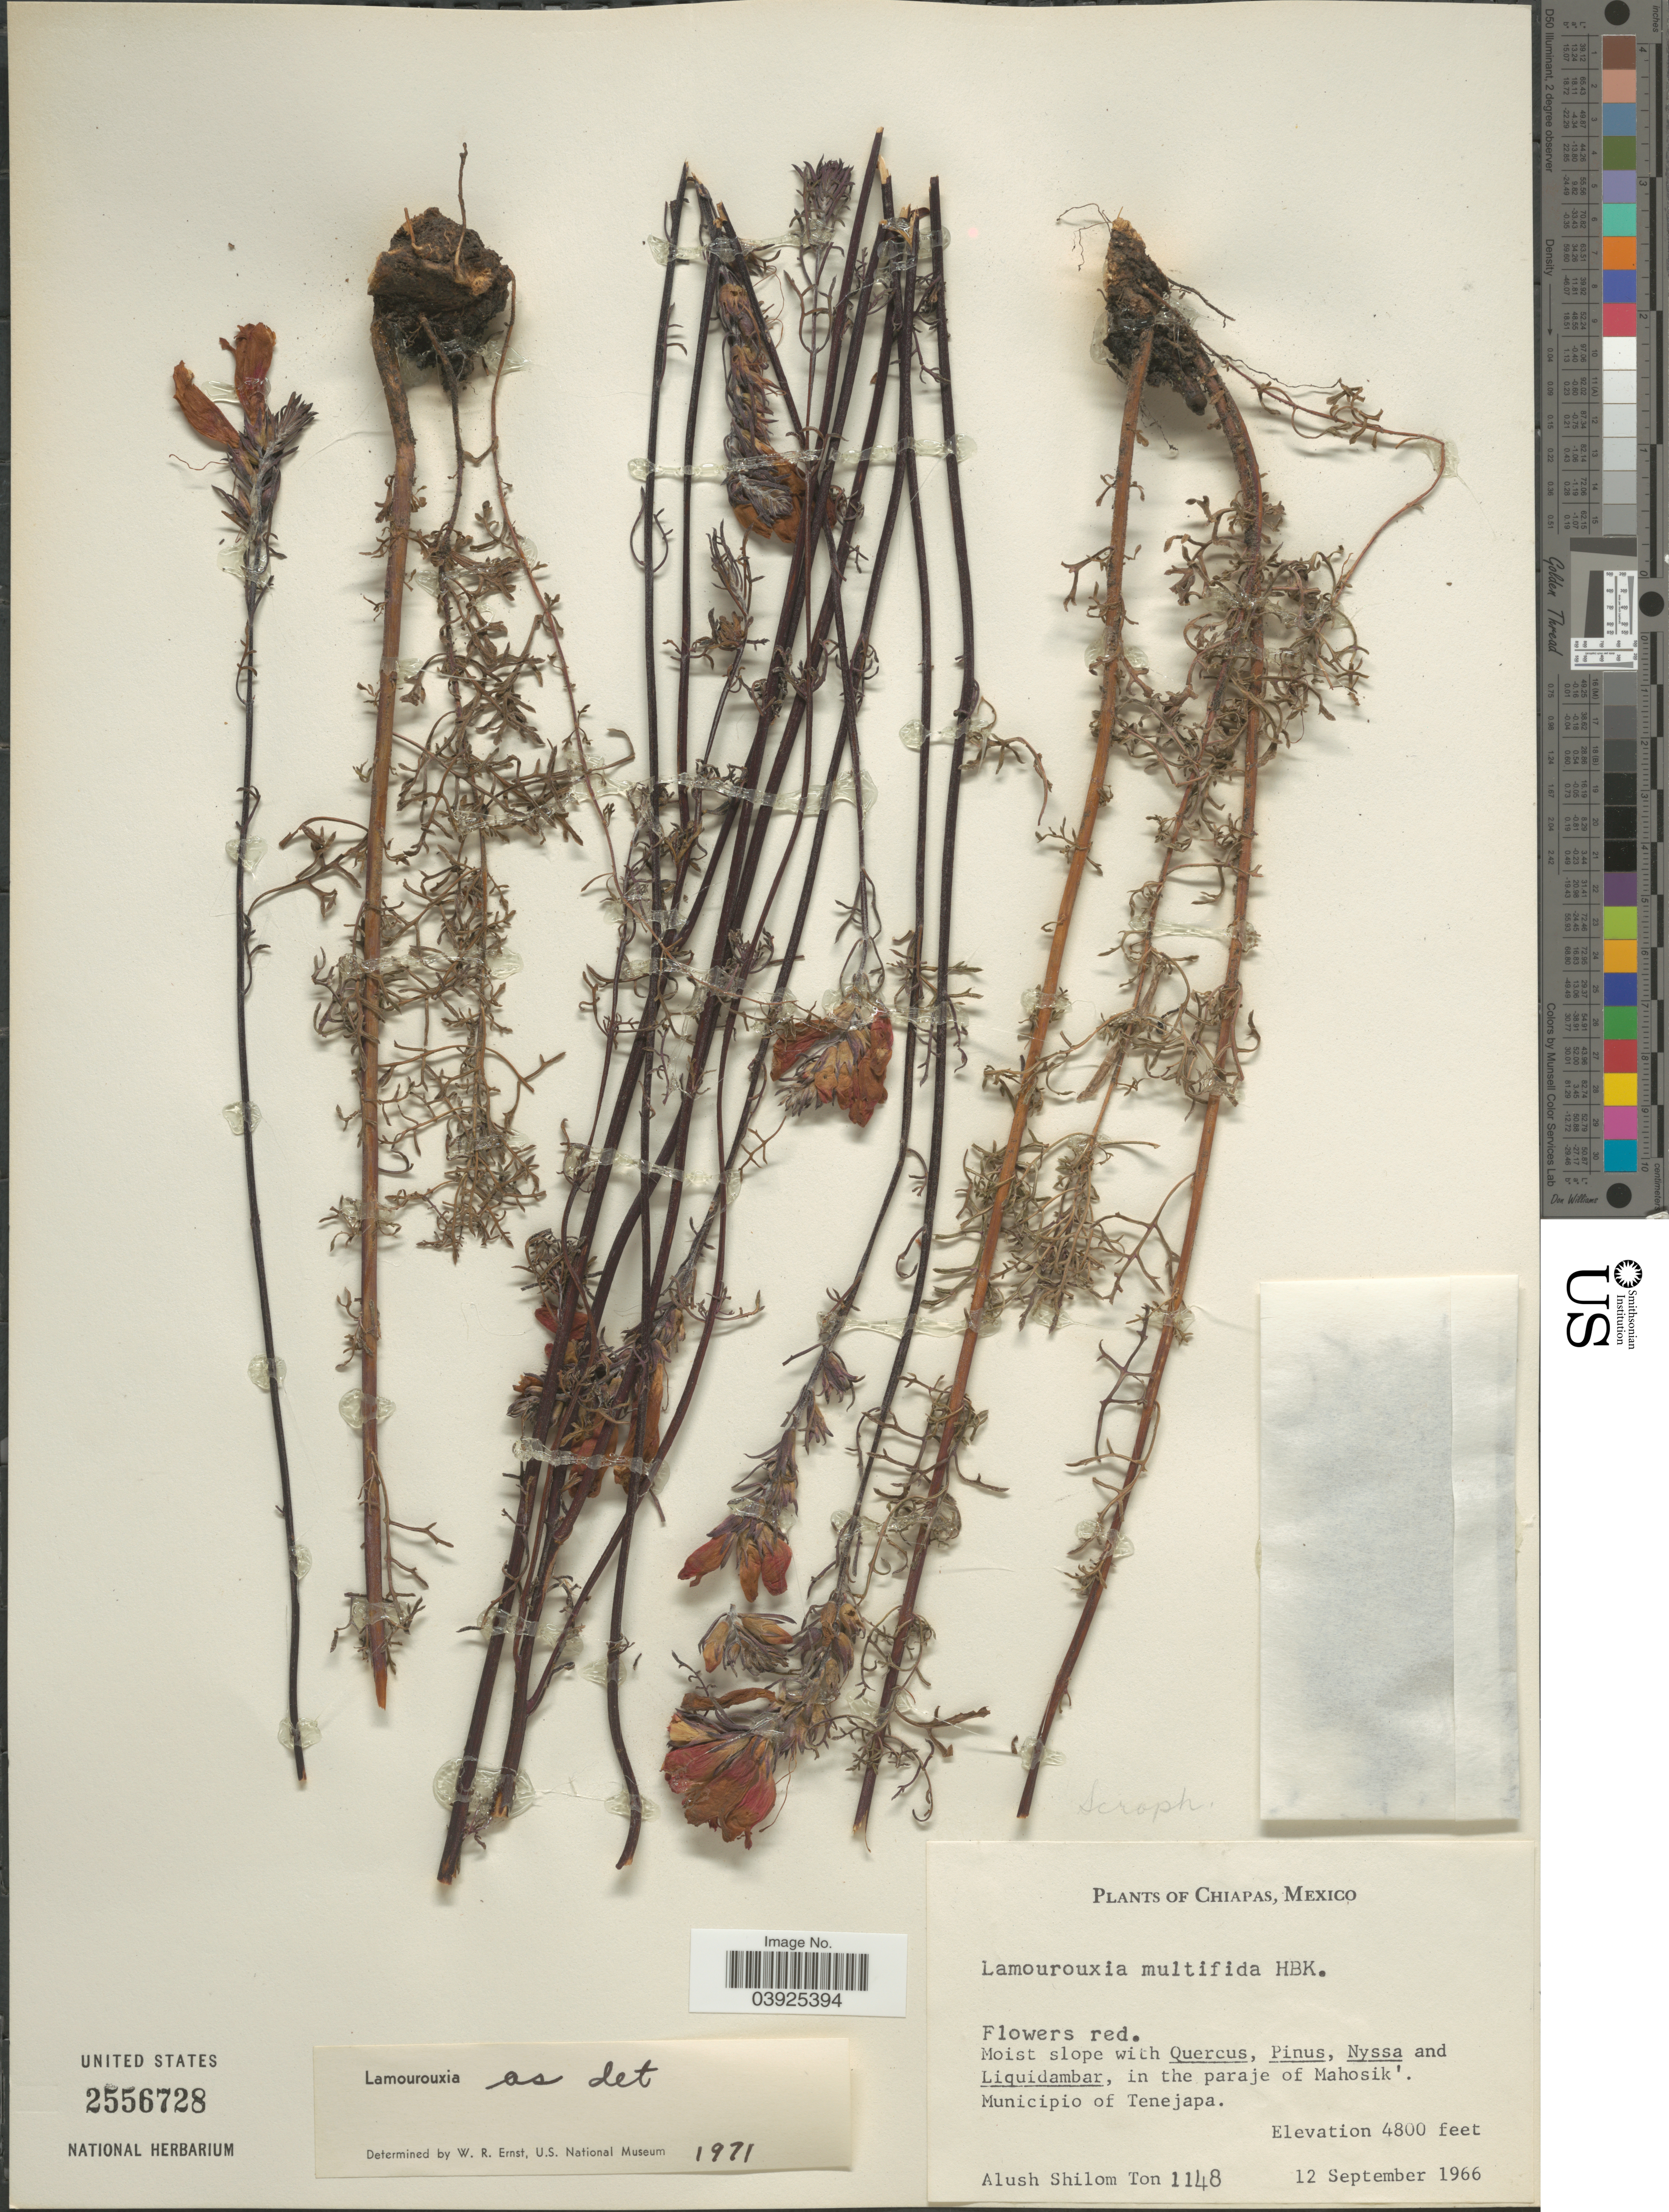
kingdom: Plantae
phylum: Tracheophyta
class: Magnoliopsida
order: Lamiales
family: Orobanchaceae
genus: Lamourouxia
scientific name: Lamourouxia multifida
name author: Kunth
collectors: A. S. Ton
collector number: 1148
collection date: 1966-09-12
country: Mexico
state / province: Chiapas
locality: In the paraje of Mahosik'. Municipio of Tenejapa.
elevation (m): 1463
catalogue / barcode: US 2556728